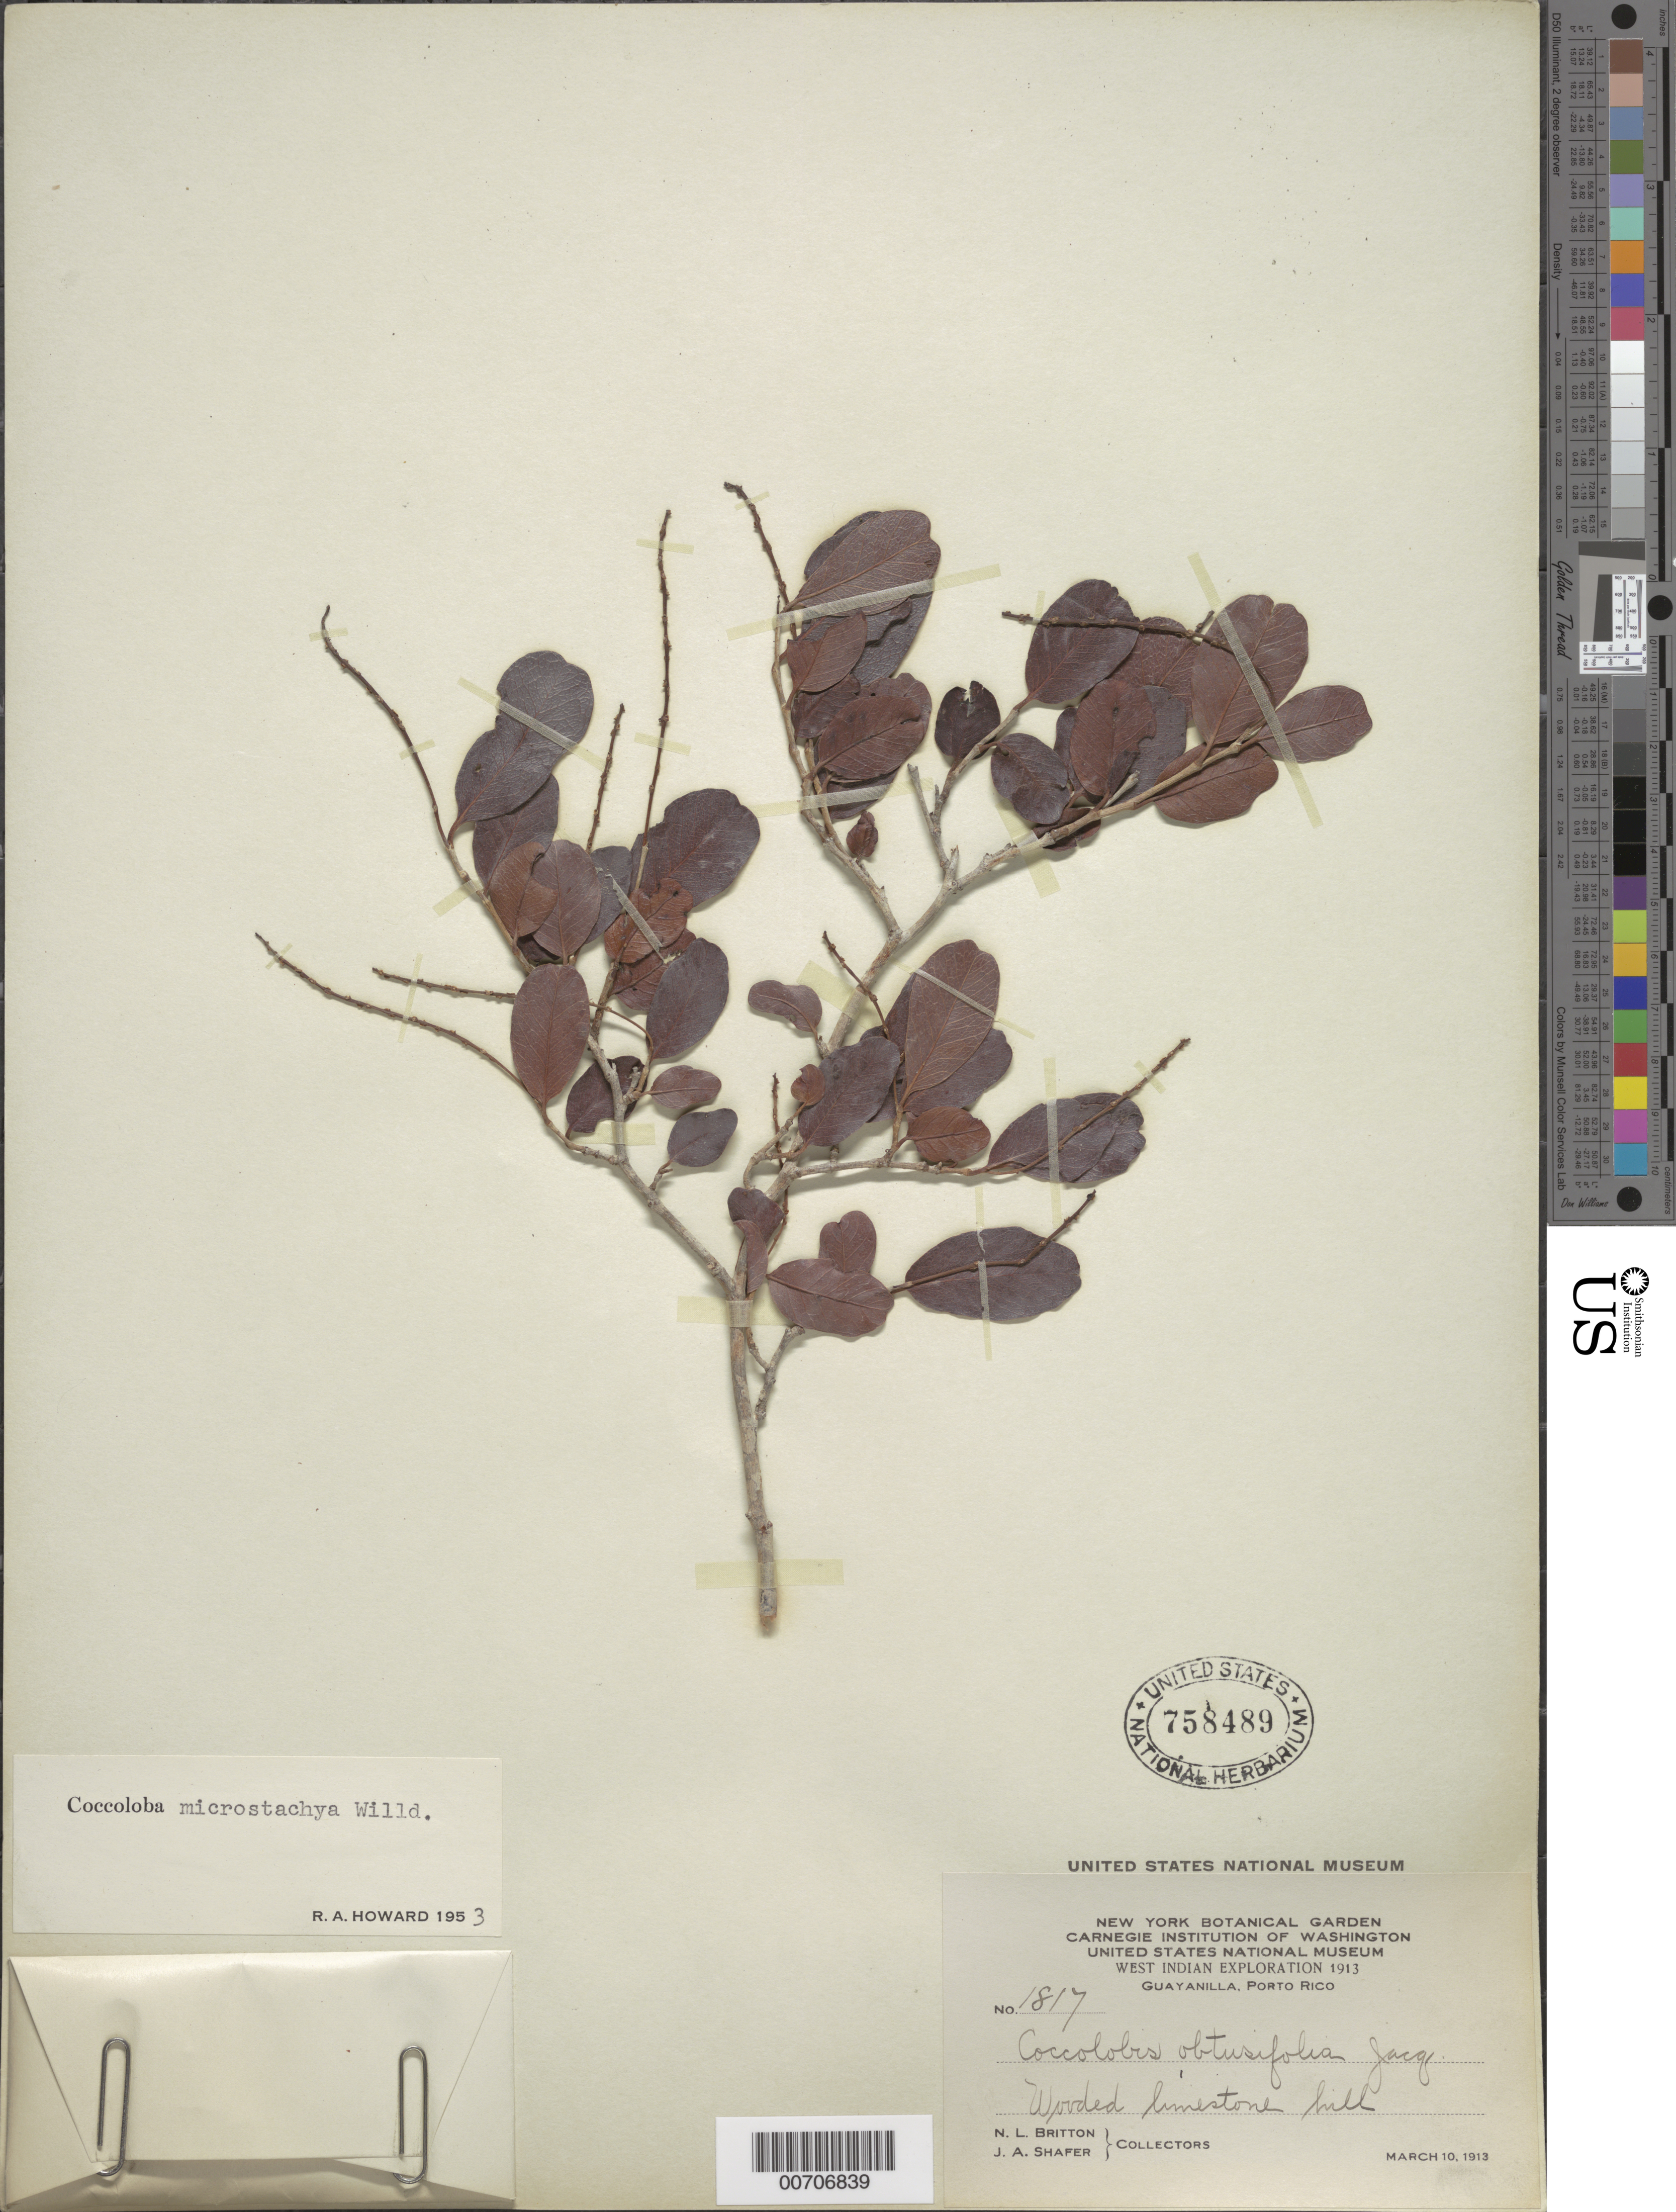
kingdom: Plantae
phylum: Tracheophyta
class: Magnoliopsida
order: Caryophyllales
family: Polygonaceae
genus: Coccoloba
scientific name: Coccoloba microstachya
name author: Willd.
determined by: Howard, R. A.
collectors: N. Britton & J. A. Shafer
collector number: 1817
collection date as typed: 10 Mar 1913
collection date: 1913-03-10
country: Puerto Rico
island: Greater Antilles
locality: Guayanilla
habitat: Wooded limestone hill.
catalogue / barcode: US 758489